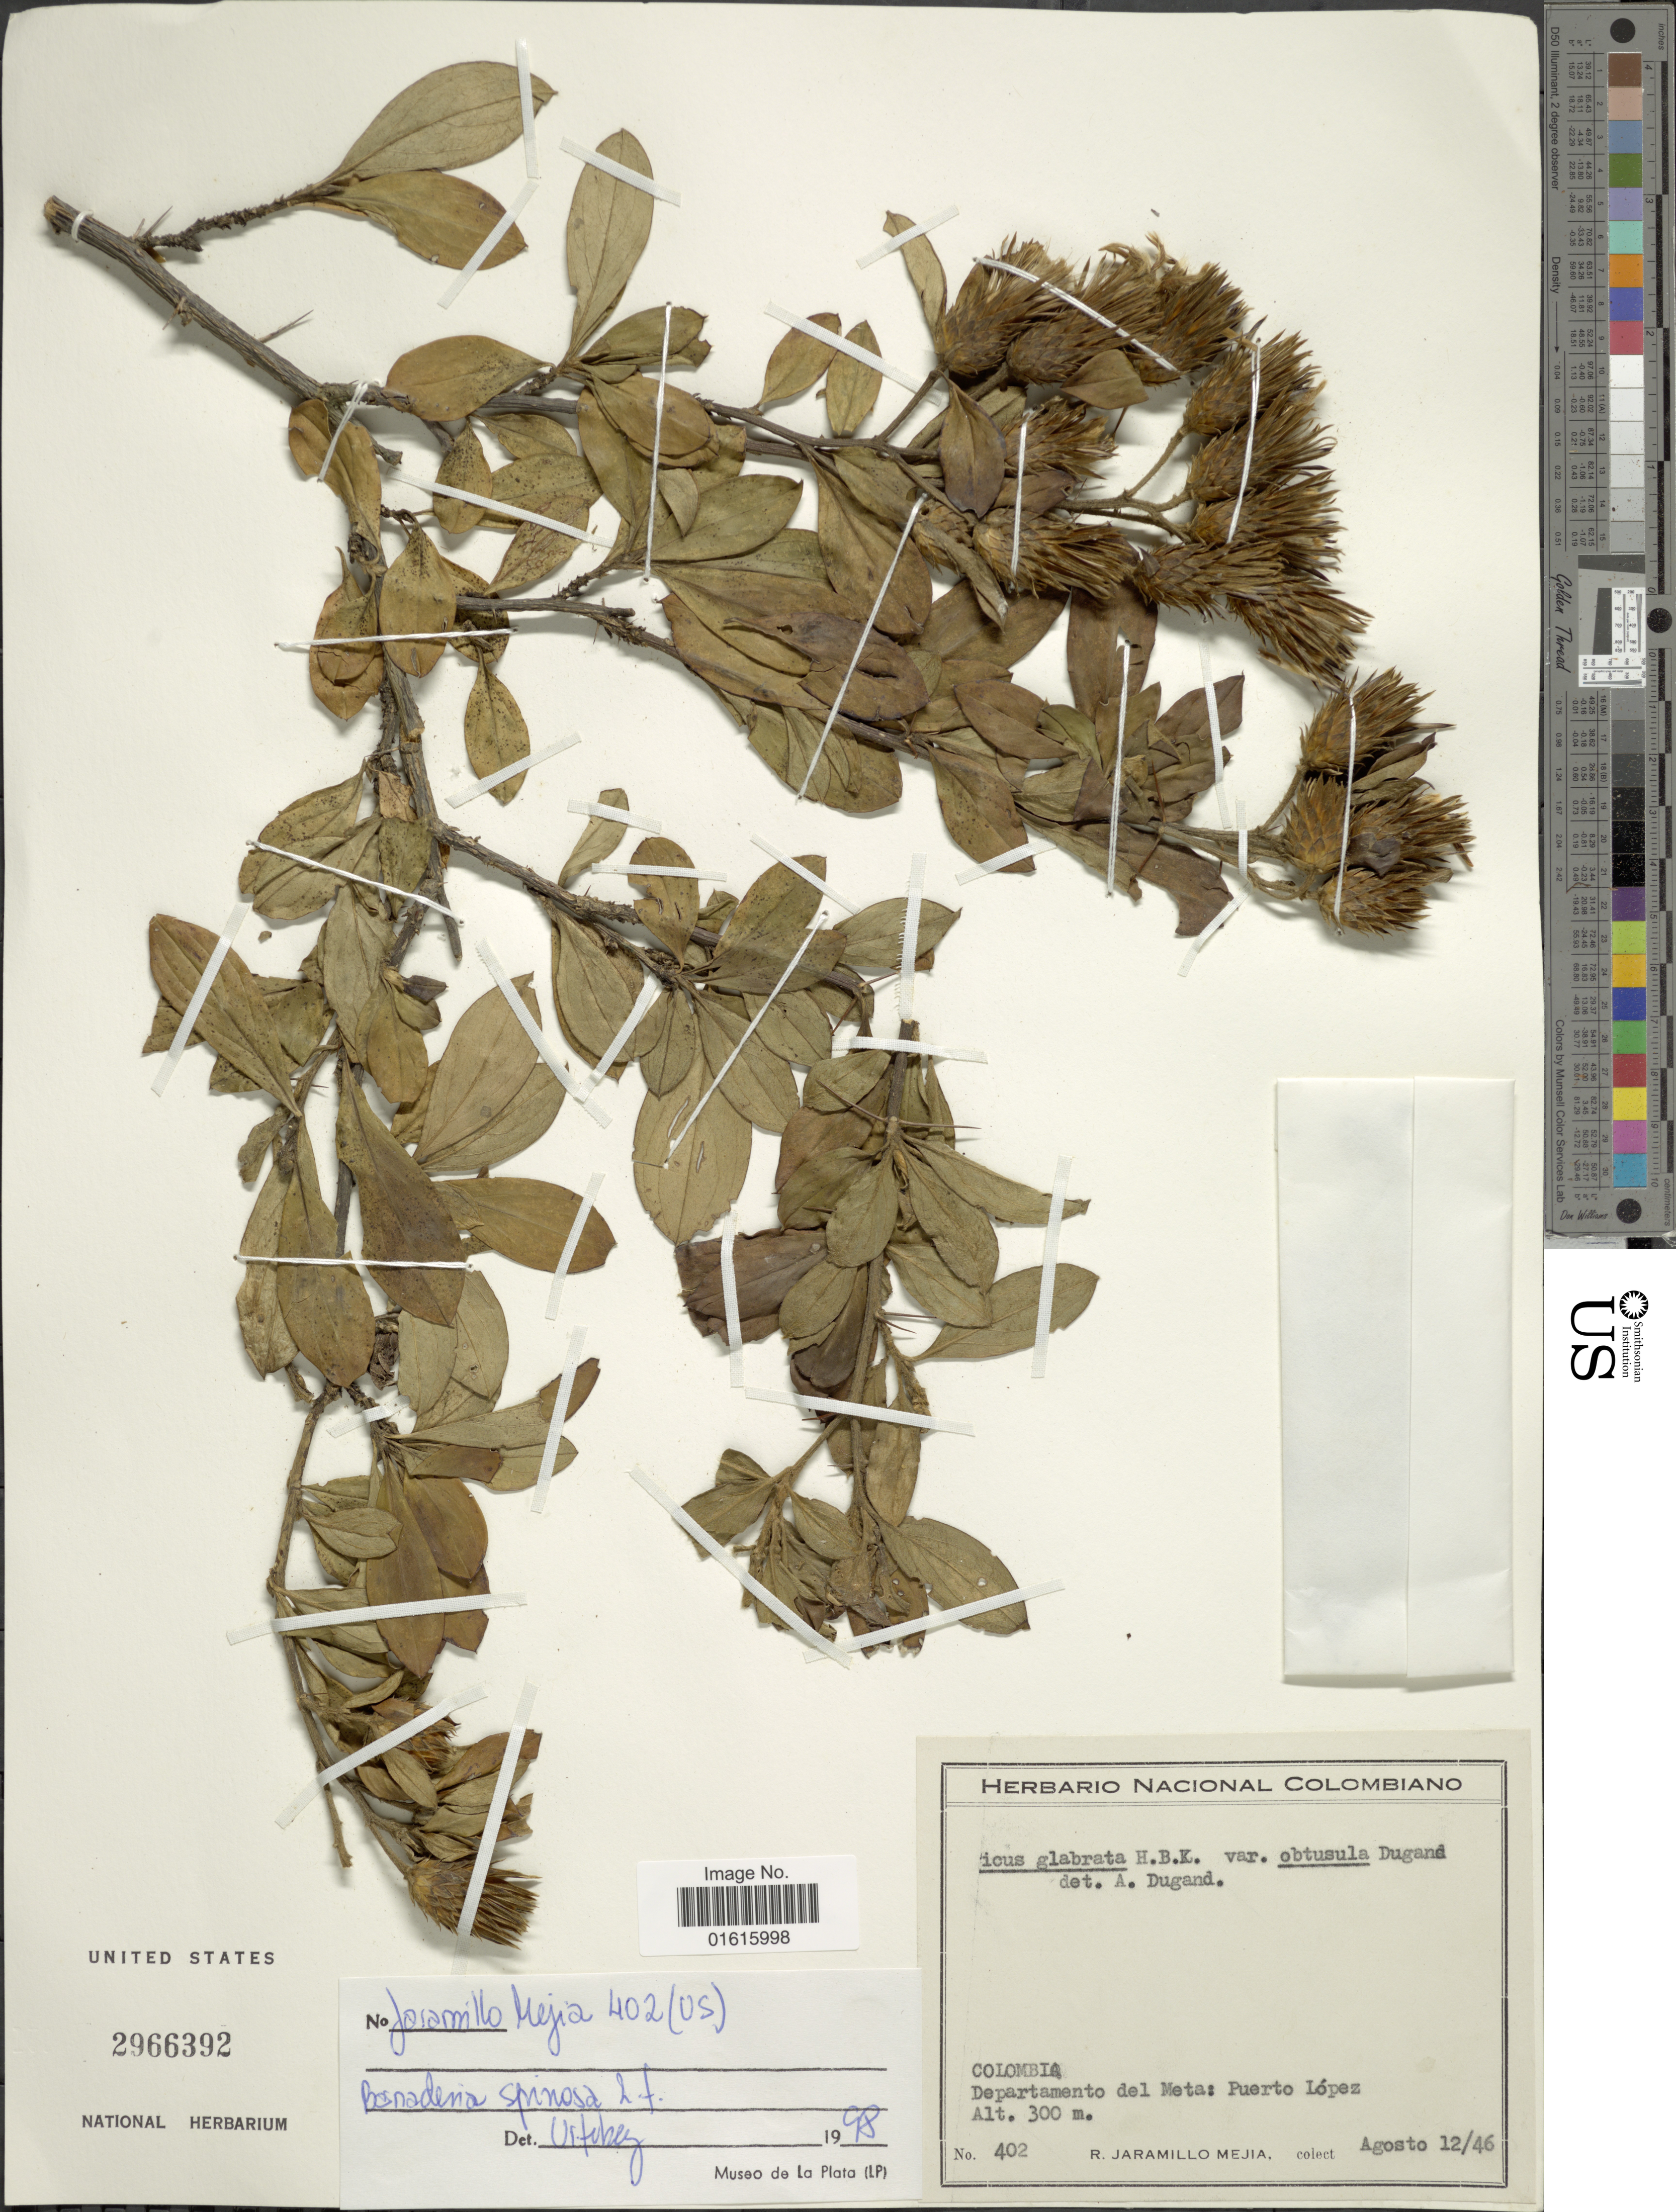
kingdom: Plantae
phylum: Tracheophyta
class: Magnoliopsida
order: Asterales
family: Asteraceae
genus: Barnadesia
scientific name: Barnadesia spinosa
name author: L. f.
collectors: R. Mejia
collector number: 402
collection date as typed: Transcribed d/m/y: 12/8/46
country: Colombia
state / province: Meta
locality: Puerto Lopez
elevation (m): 300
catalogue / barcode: US 2966392